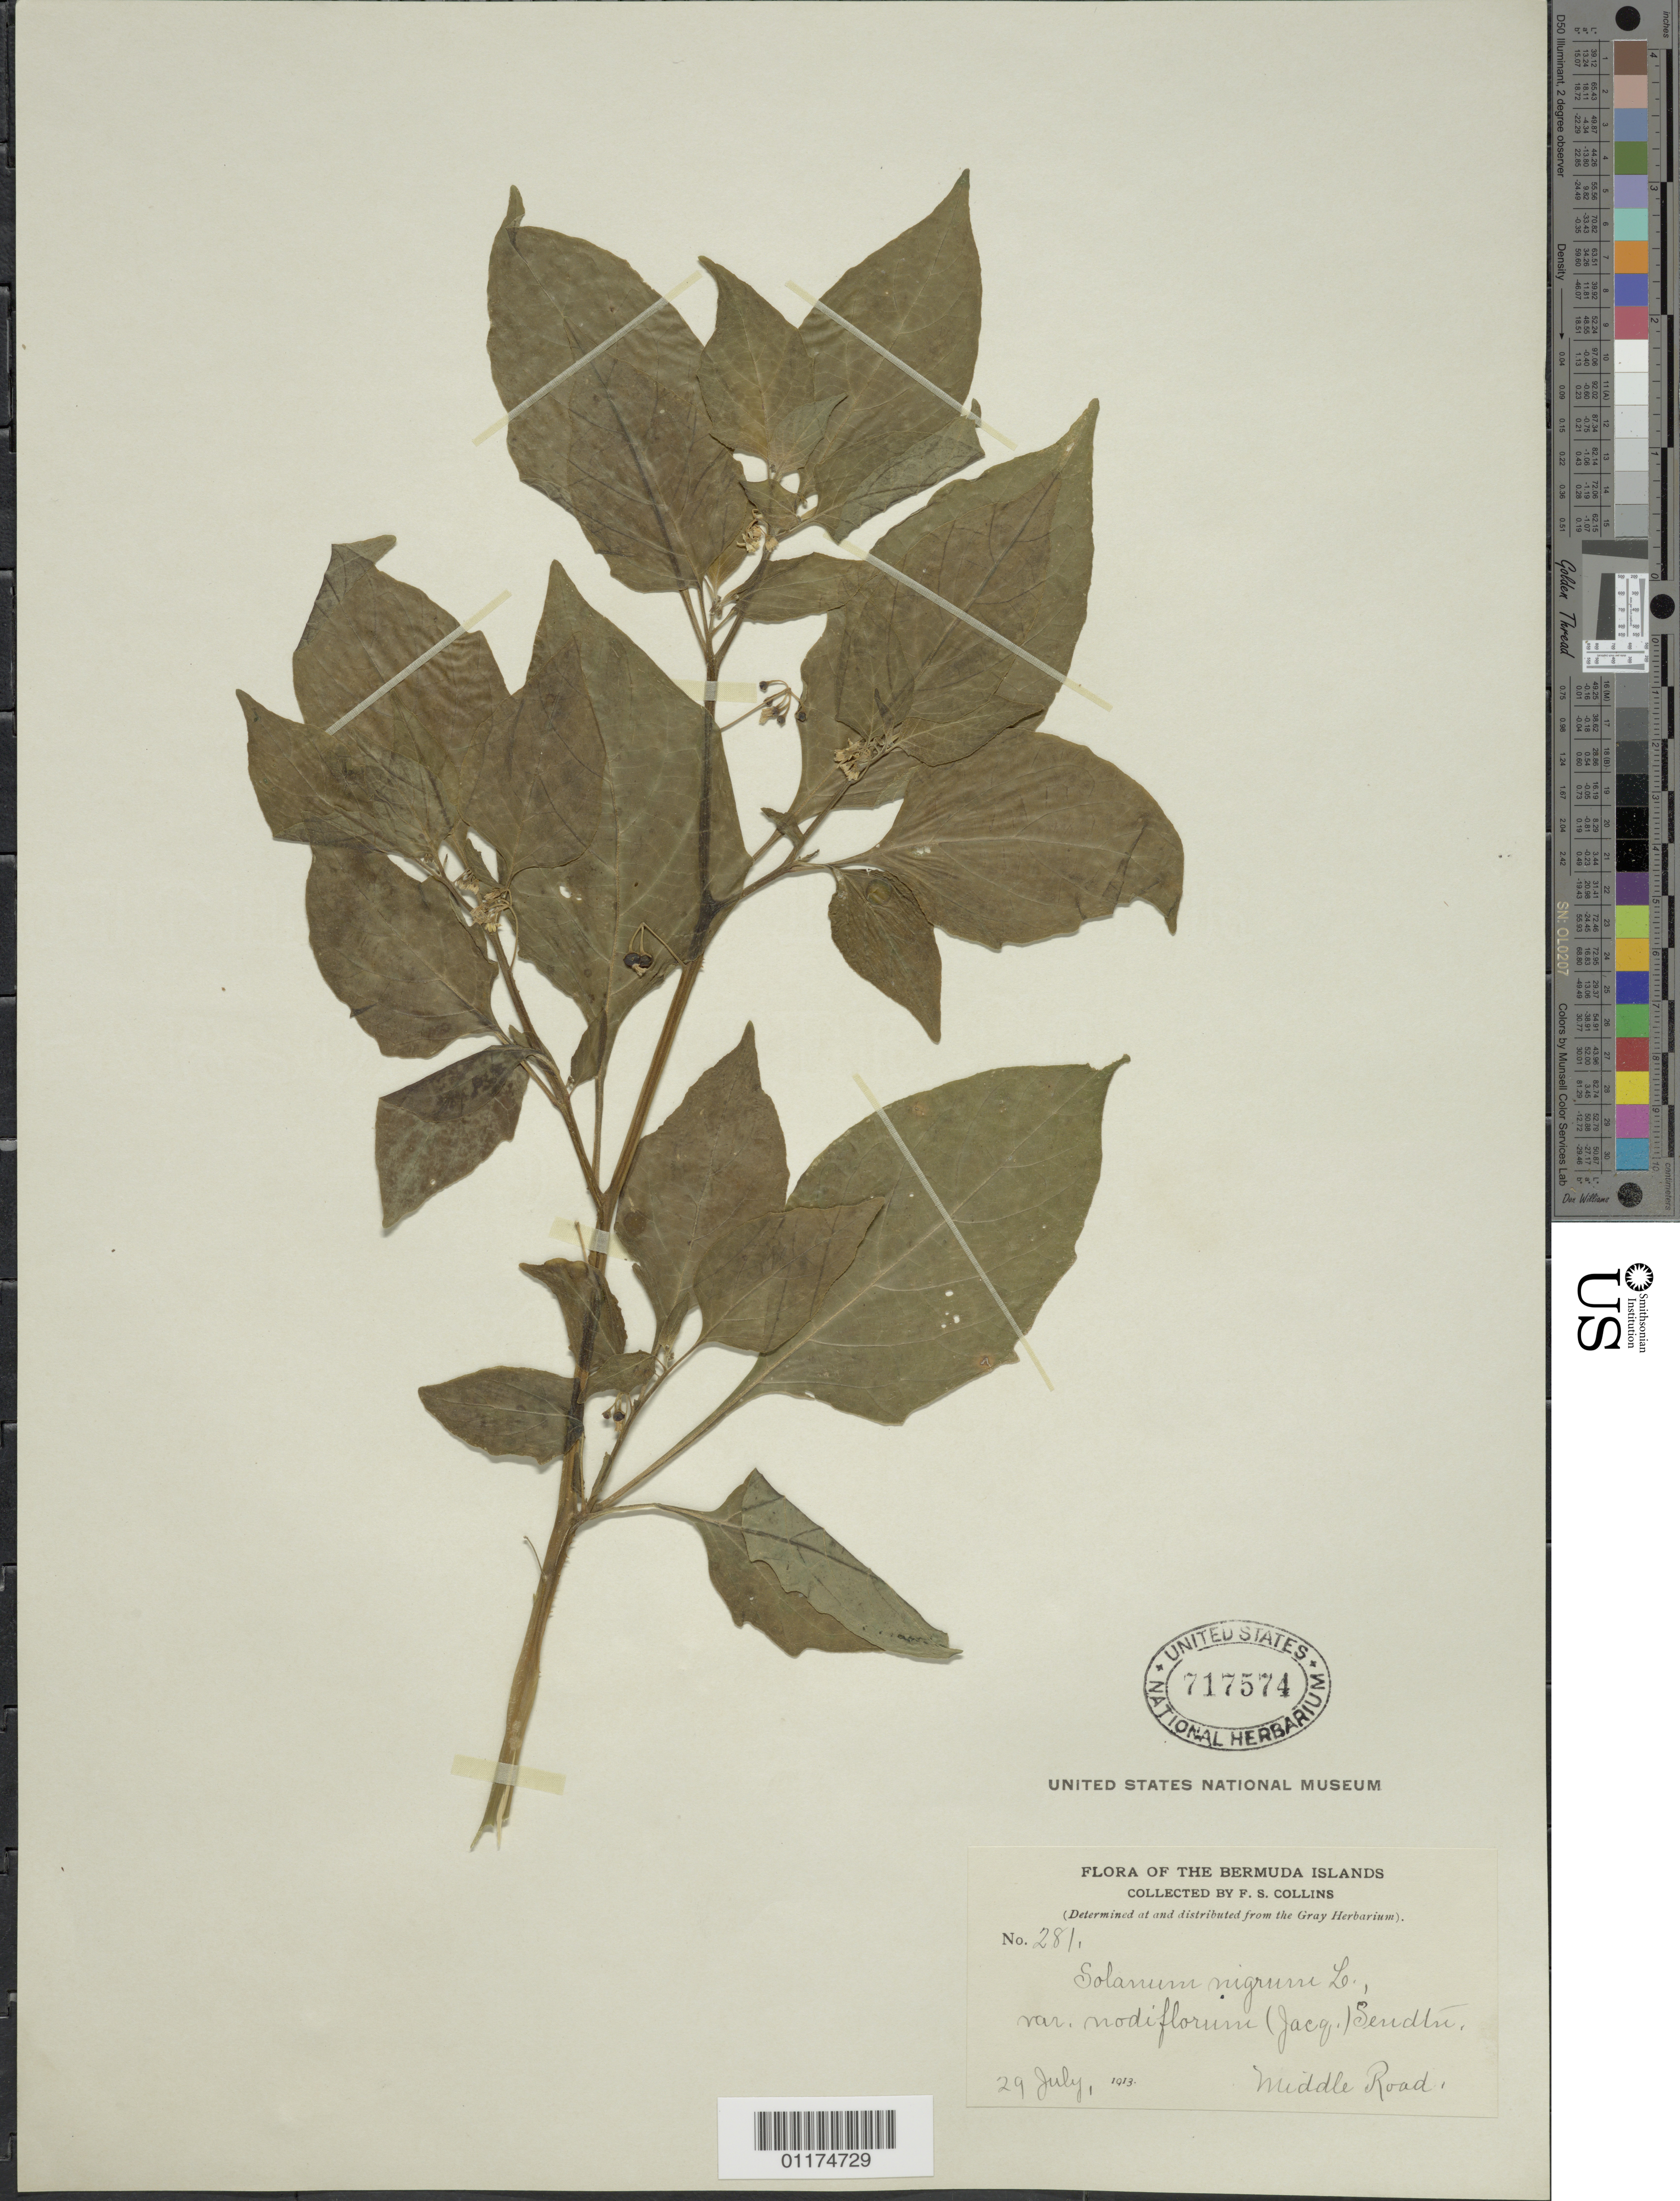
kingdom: Plantae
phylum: Tracheophyta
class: Magnoliopsida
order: Solanales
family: Solanaceae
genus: Solanum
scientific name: Solanum nigrum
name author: L.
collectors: F. Collins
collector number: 281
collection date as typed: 29 Jul 1913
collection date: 1913-07-29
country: Bermuda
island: Bermuda I.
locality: Middle Road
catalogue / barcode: US 717574